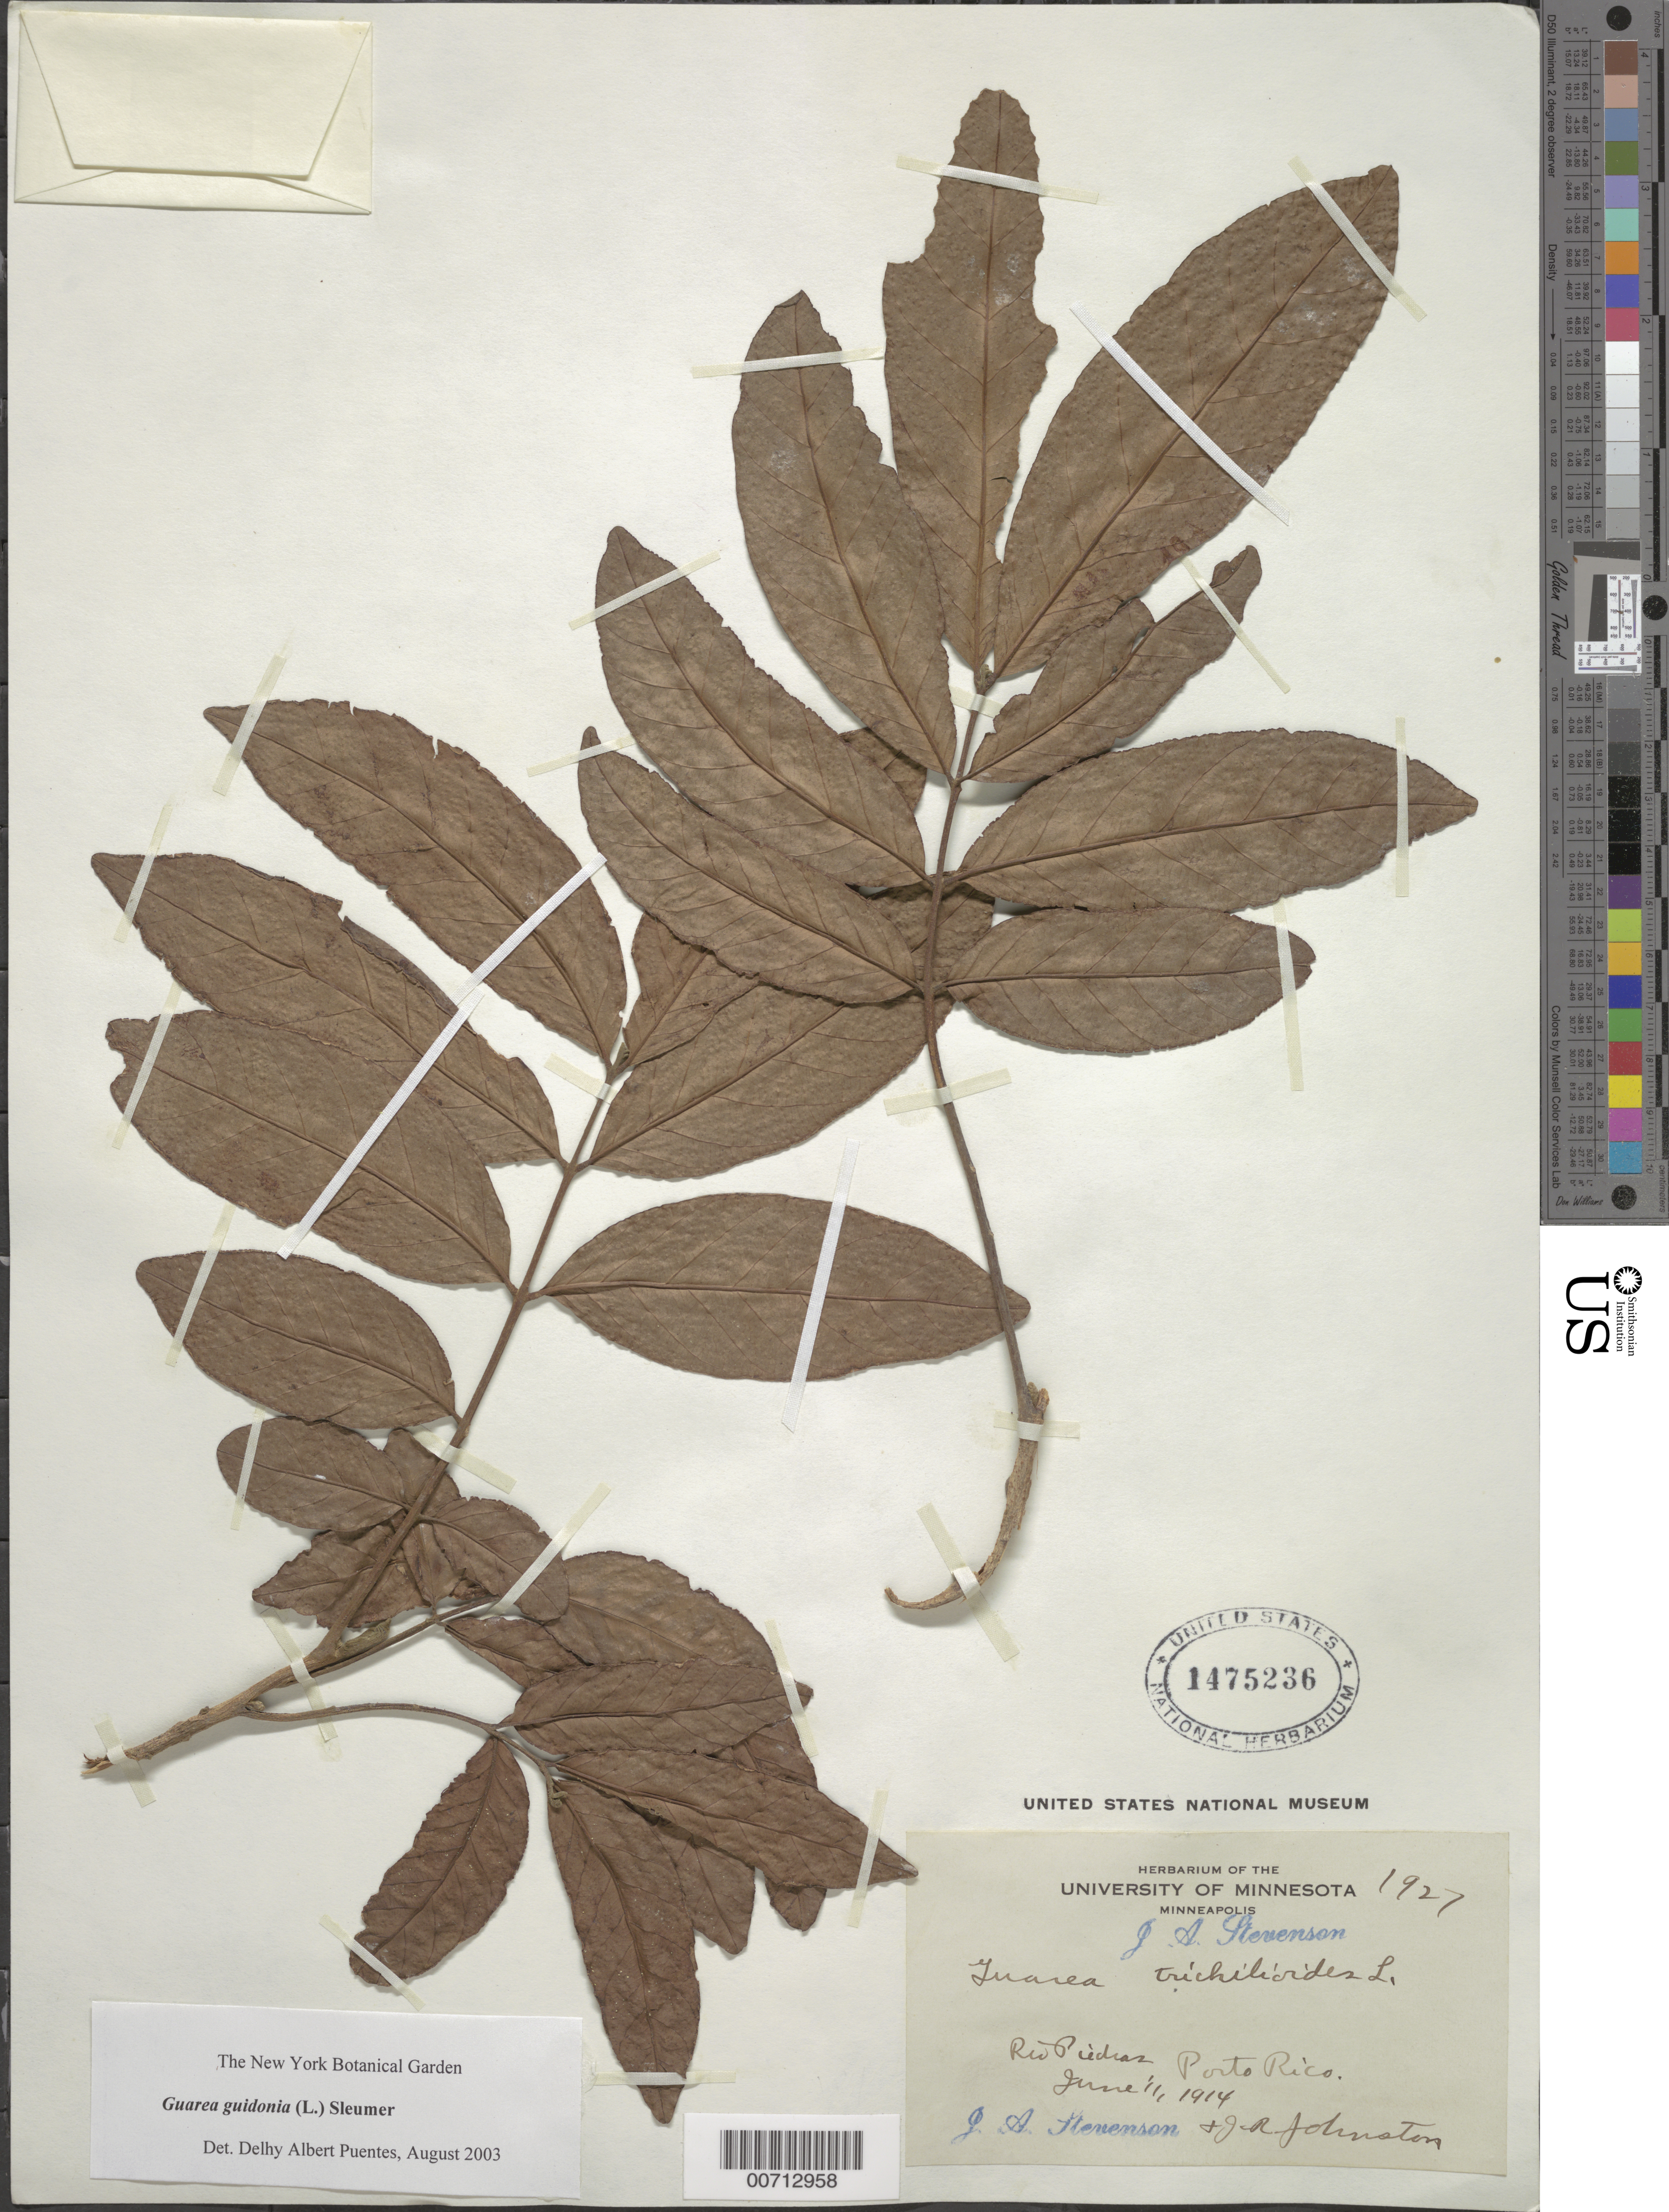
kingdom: Plantae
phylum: Tracheophyta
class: Magnoliopsida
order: Sapindales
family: Meliaceae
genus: Guarea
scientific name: Guarea trichilioides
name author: L.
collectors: J. Stevenson & J. Johnston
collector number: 1927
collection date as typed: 11 Jun 1914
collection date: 1914-06-11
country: Puerto Rico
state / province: Rio Piedras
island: Greater Antilles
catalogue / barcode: US 1475236